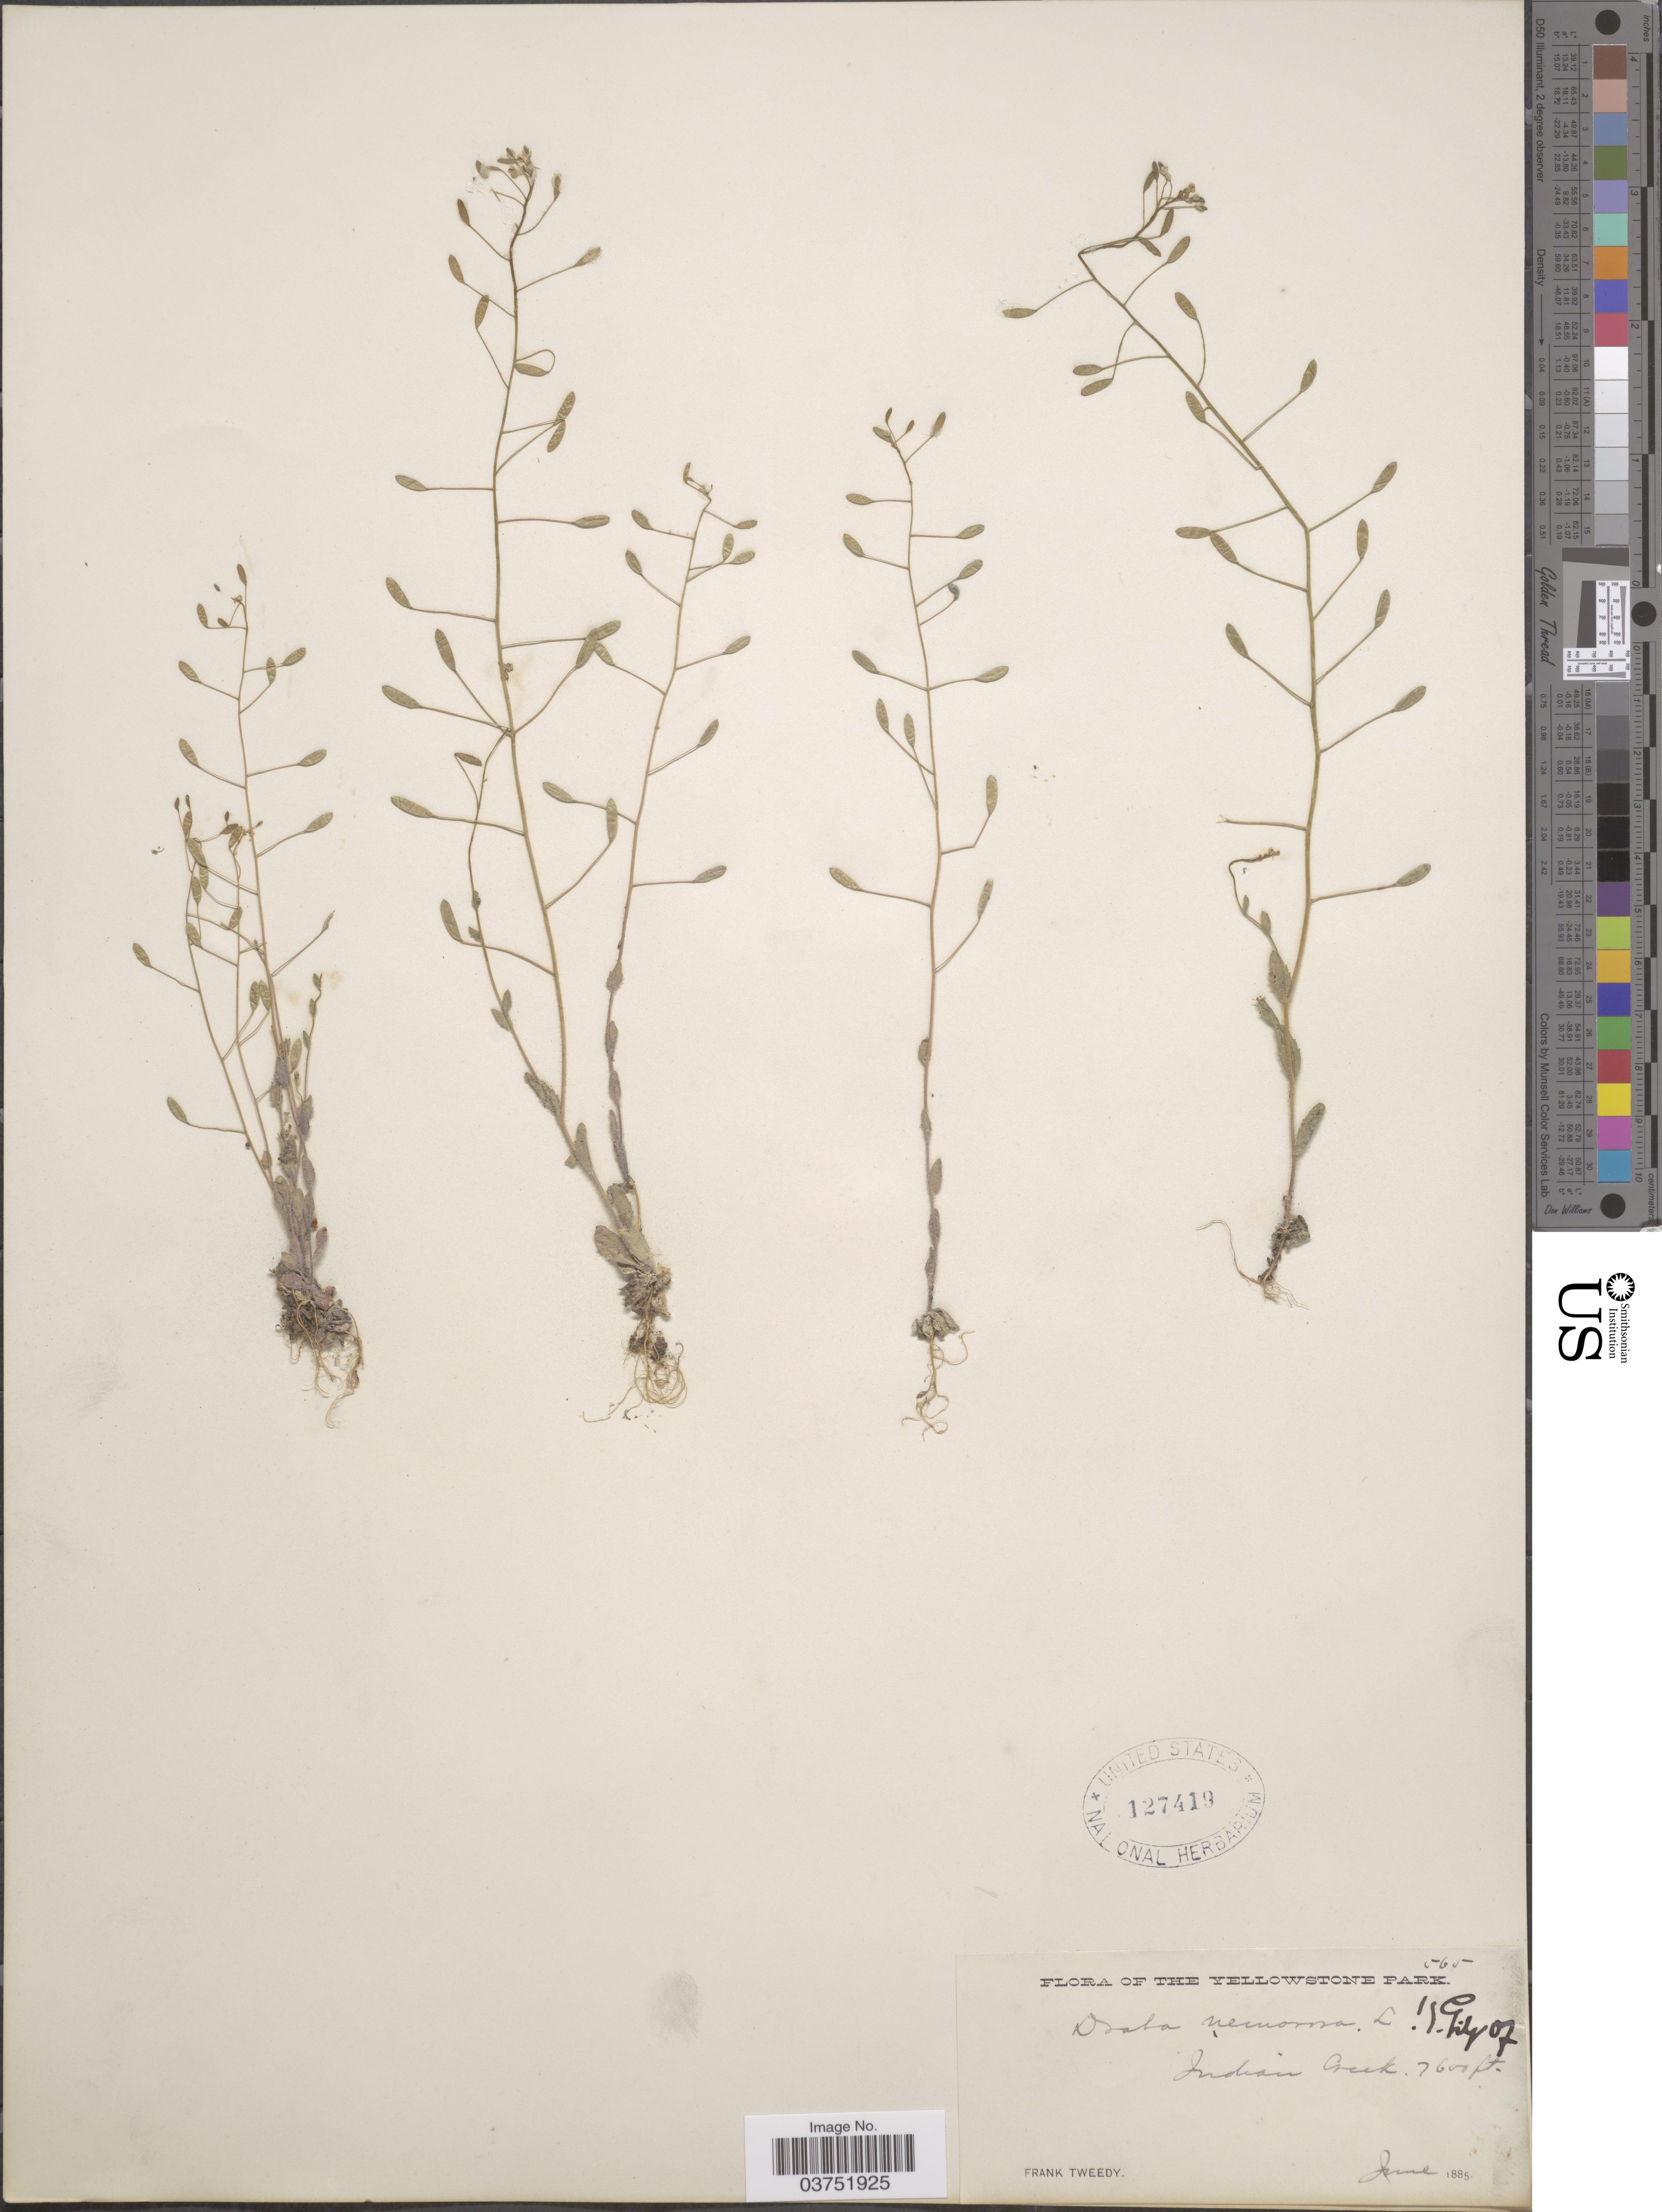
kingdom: Plantae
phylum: Tracheophyta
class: Magnoliopsida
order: Brassicales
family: Brassicaceae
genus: Draba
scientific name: Draba nemorosa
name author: L.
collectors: F. Tweedy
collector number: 565*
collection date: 1885-06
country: United States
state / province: Wyoming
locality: The Yellowstone Park. Indian Creek.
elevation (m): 2316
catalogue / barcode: US 127419